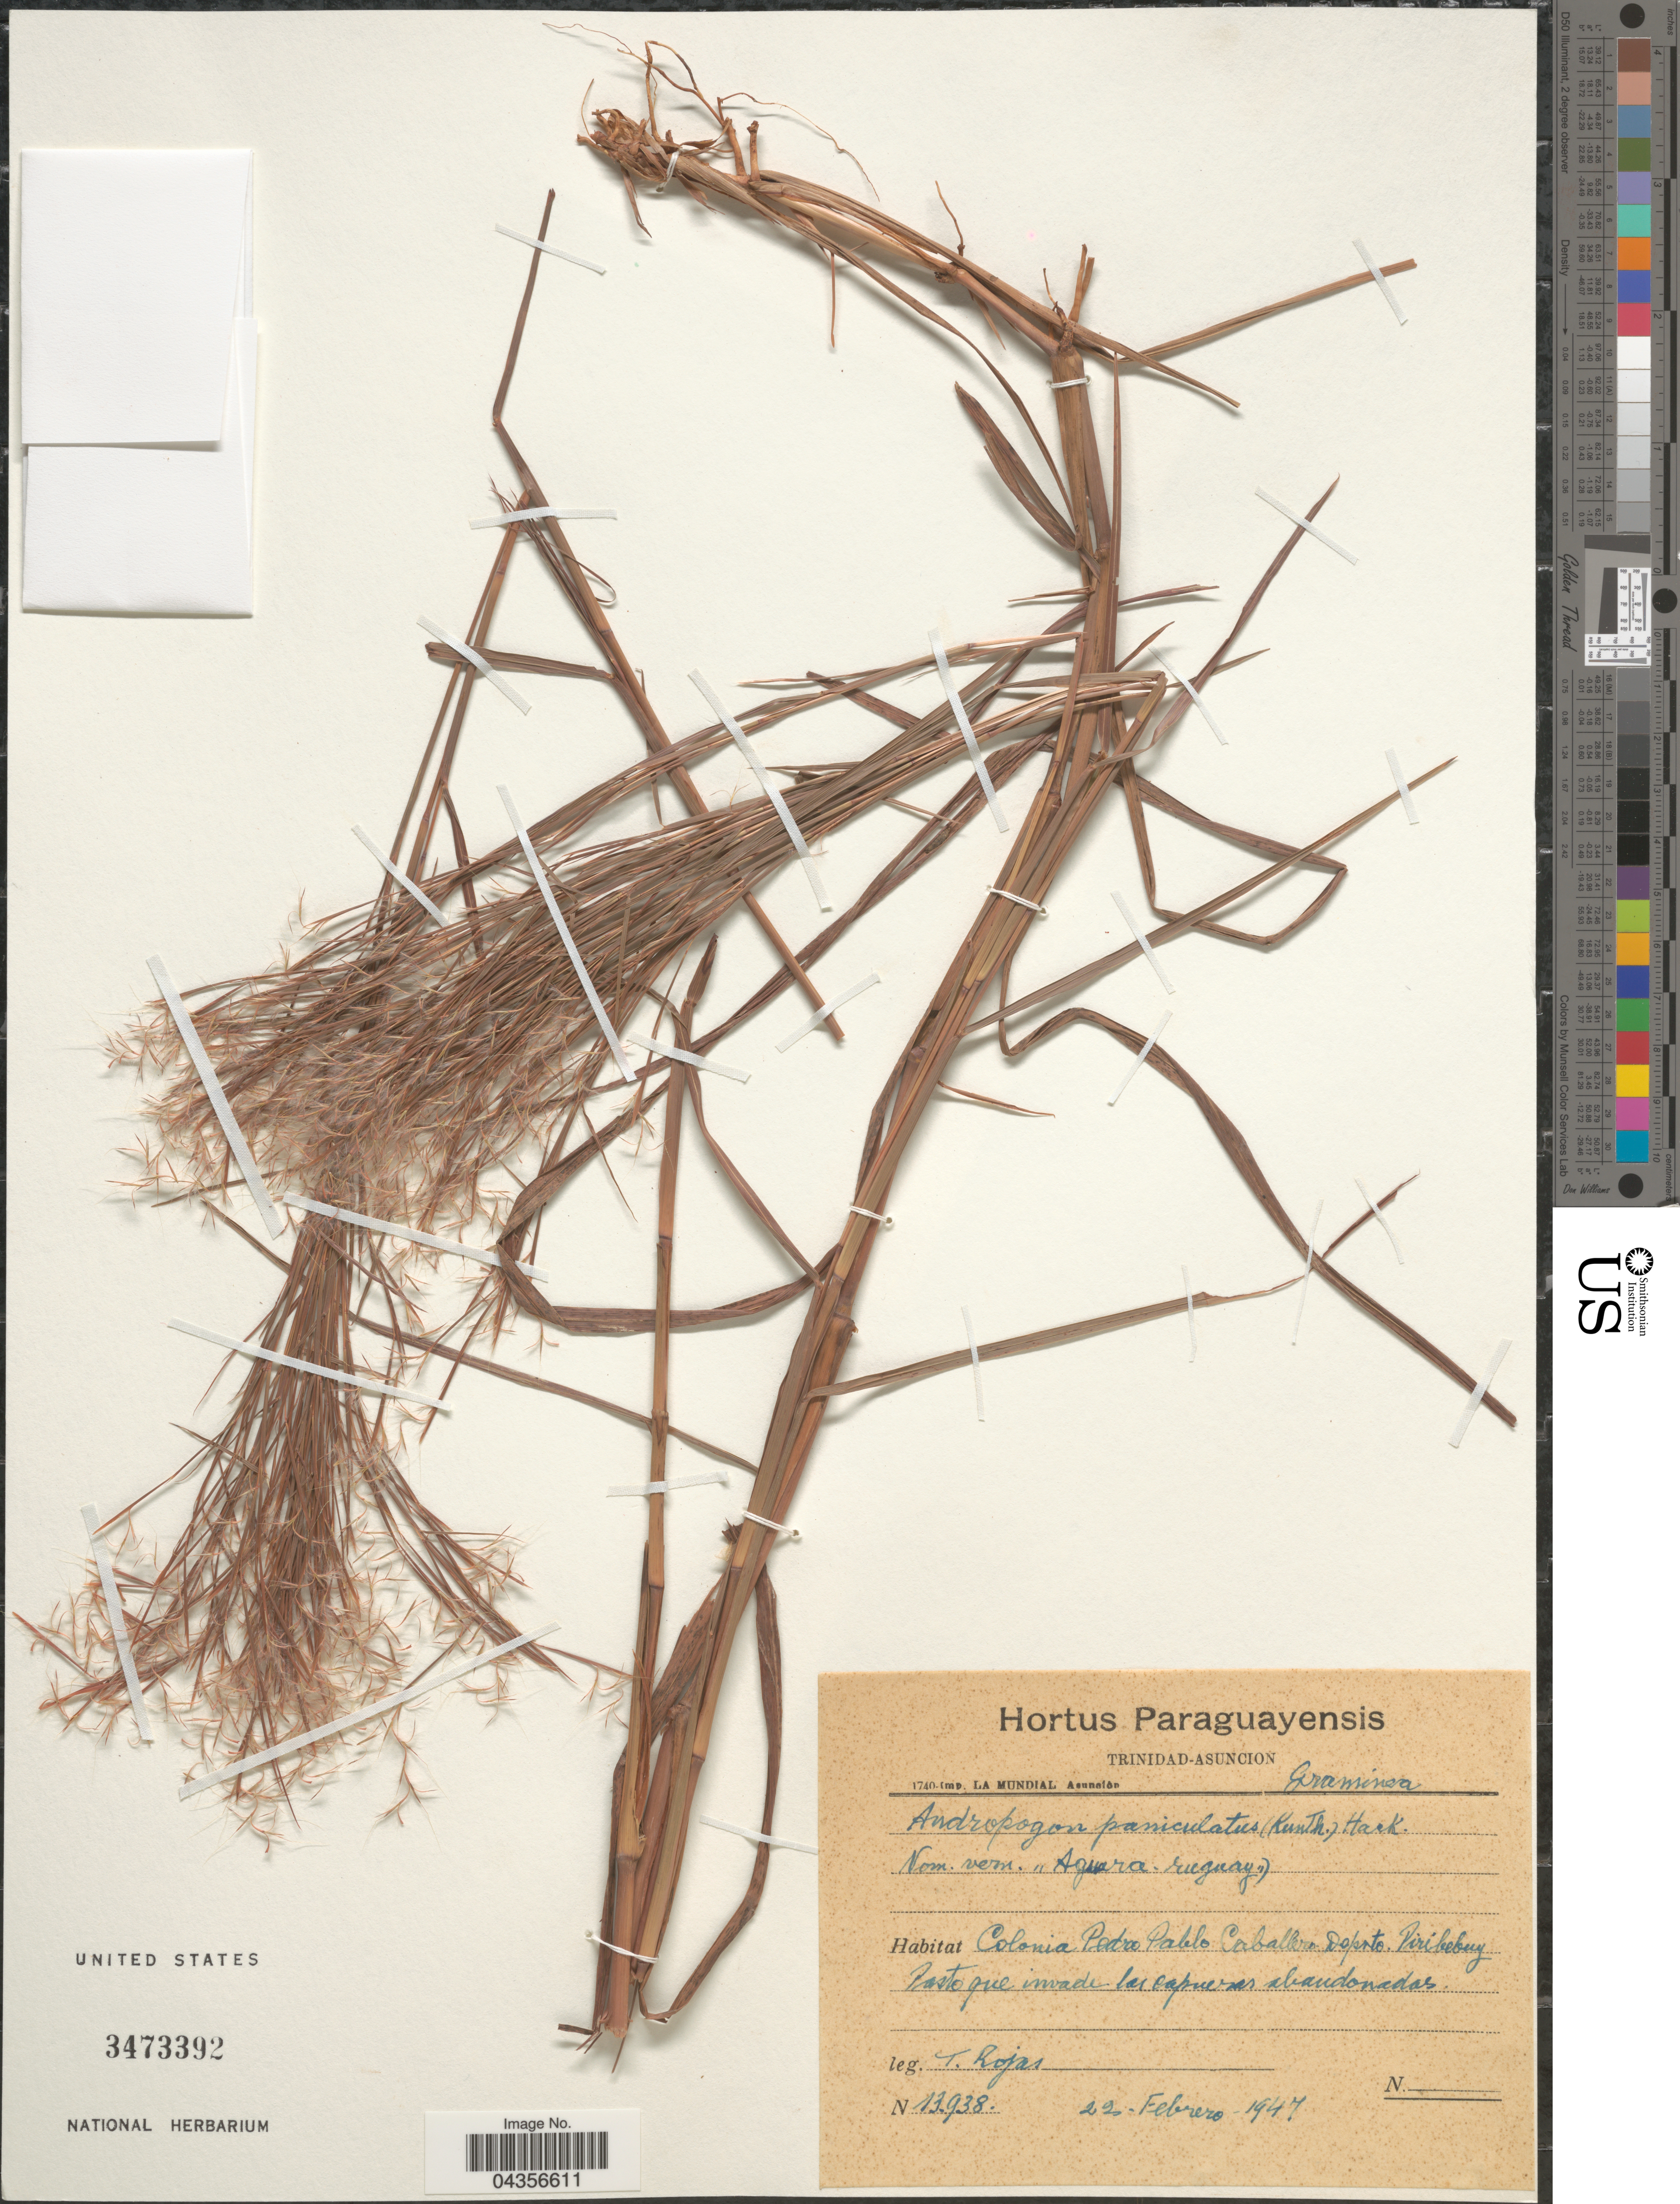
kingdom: Plantae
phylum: Tracheophyta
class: Liliopsida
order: Poales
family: Poaceae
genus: Schizachyrium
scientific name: Schizachyrium microstachyum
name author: (Desv. ex Ham.) Roseng. et al.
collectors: T. Rojas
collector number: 13938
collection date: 1947-02-22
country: Paraguay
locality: Colonia Pedro Pablo Caballera Depto. Piribebuy.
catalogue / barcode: US 3473392